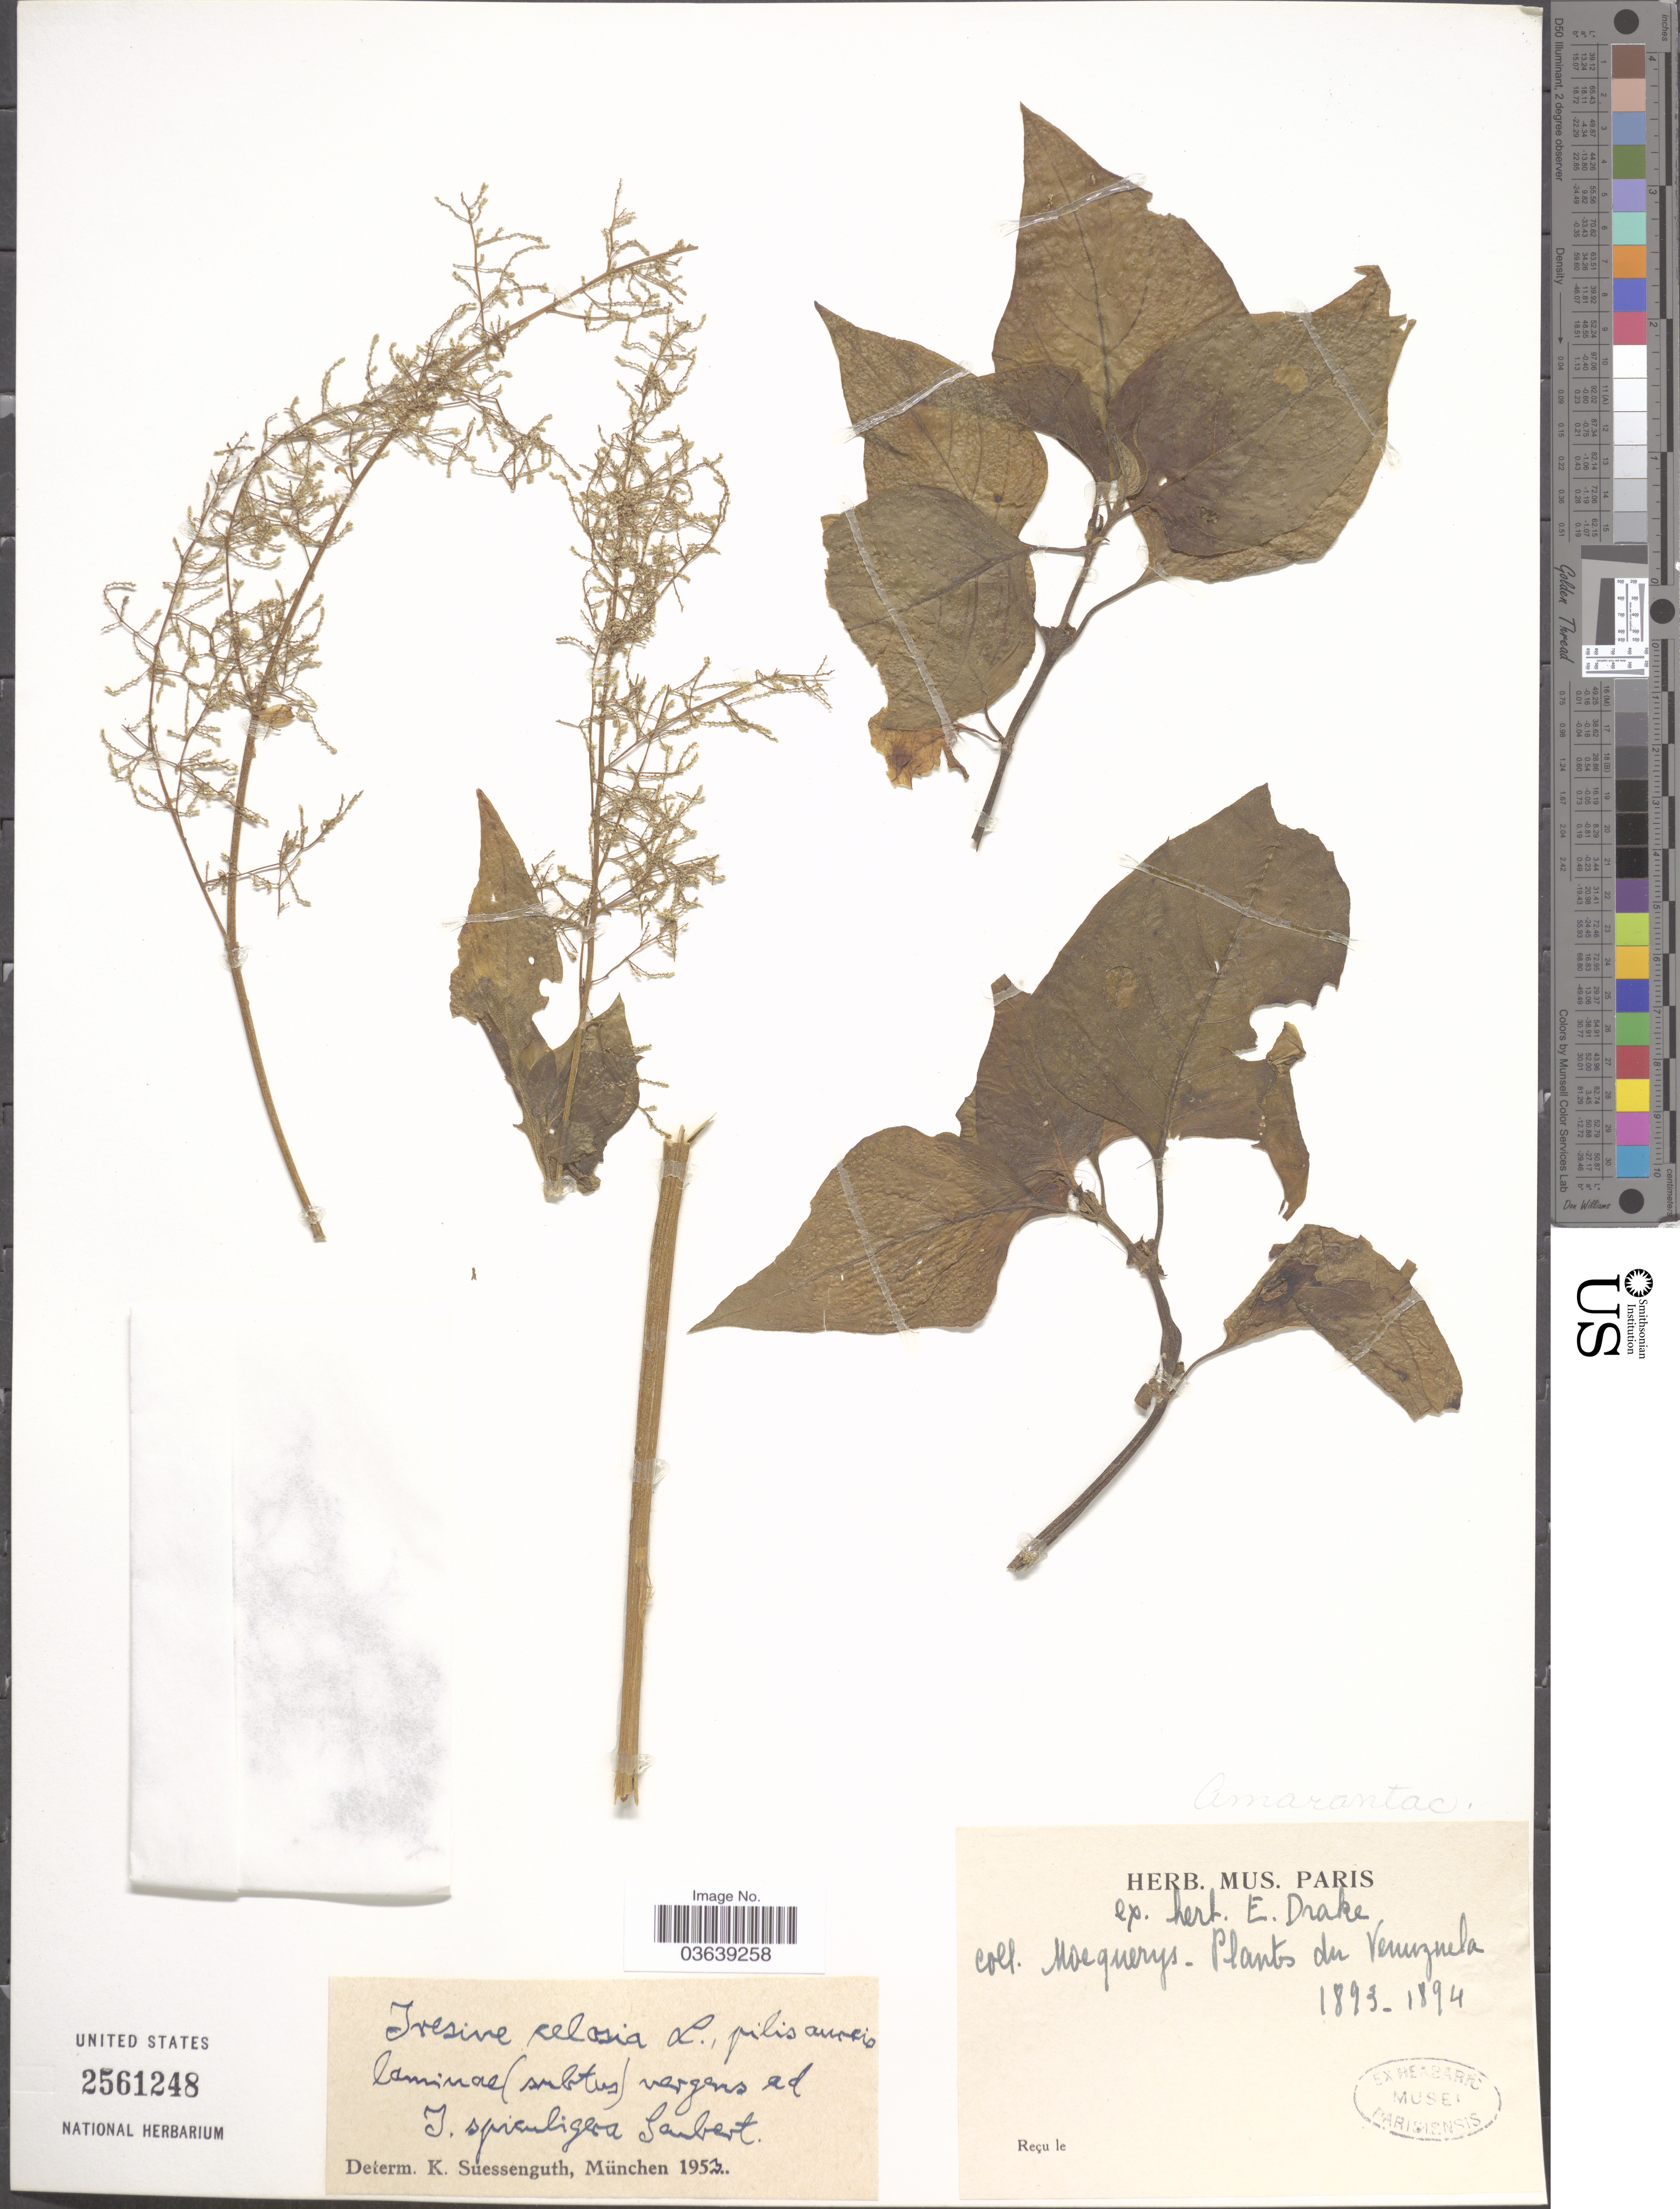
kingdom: Plantae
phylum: Tracheophyta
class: Magnoliopsida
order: Caryophyllales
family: Amaranthaceae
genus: Iresine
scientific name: Iresine celosia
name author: L.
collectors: A. Mocquerys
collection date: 1893/1894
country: Venezuela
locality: S.L.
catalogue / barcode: US 2561248